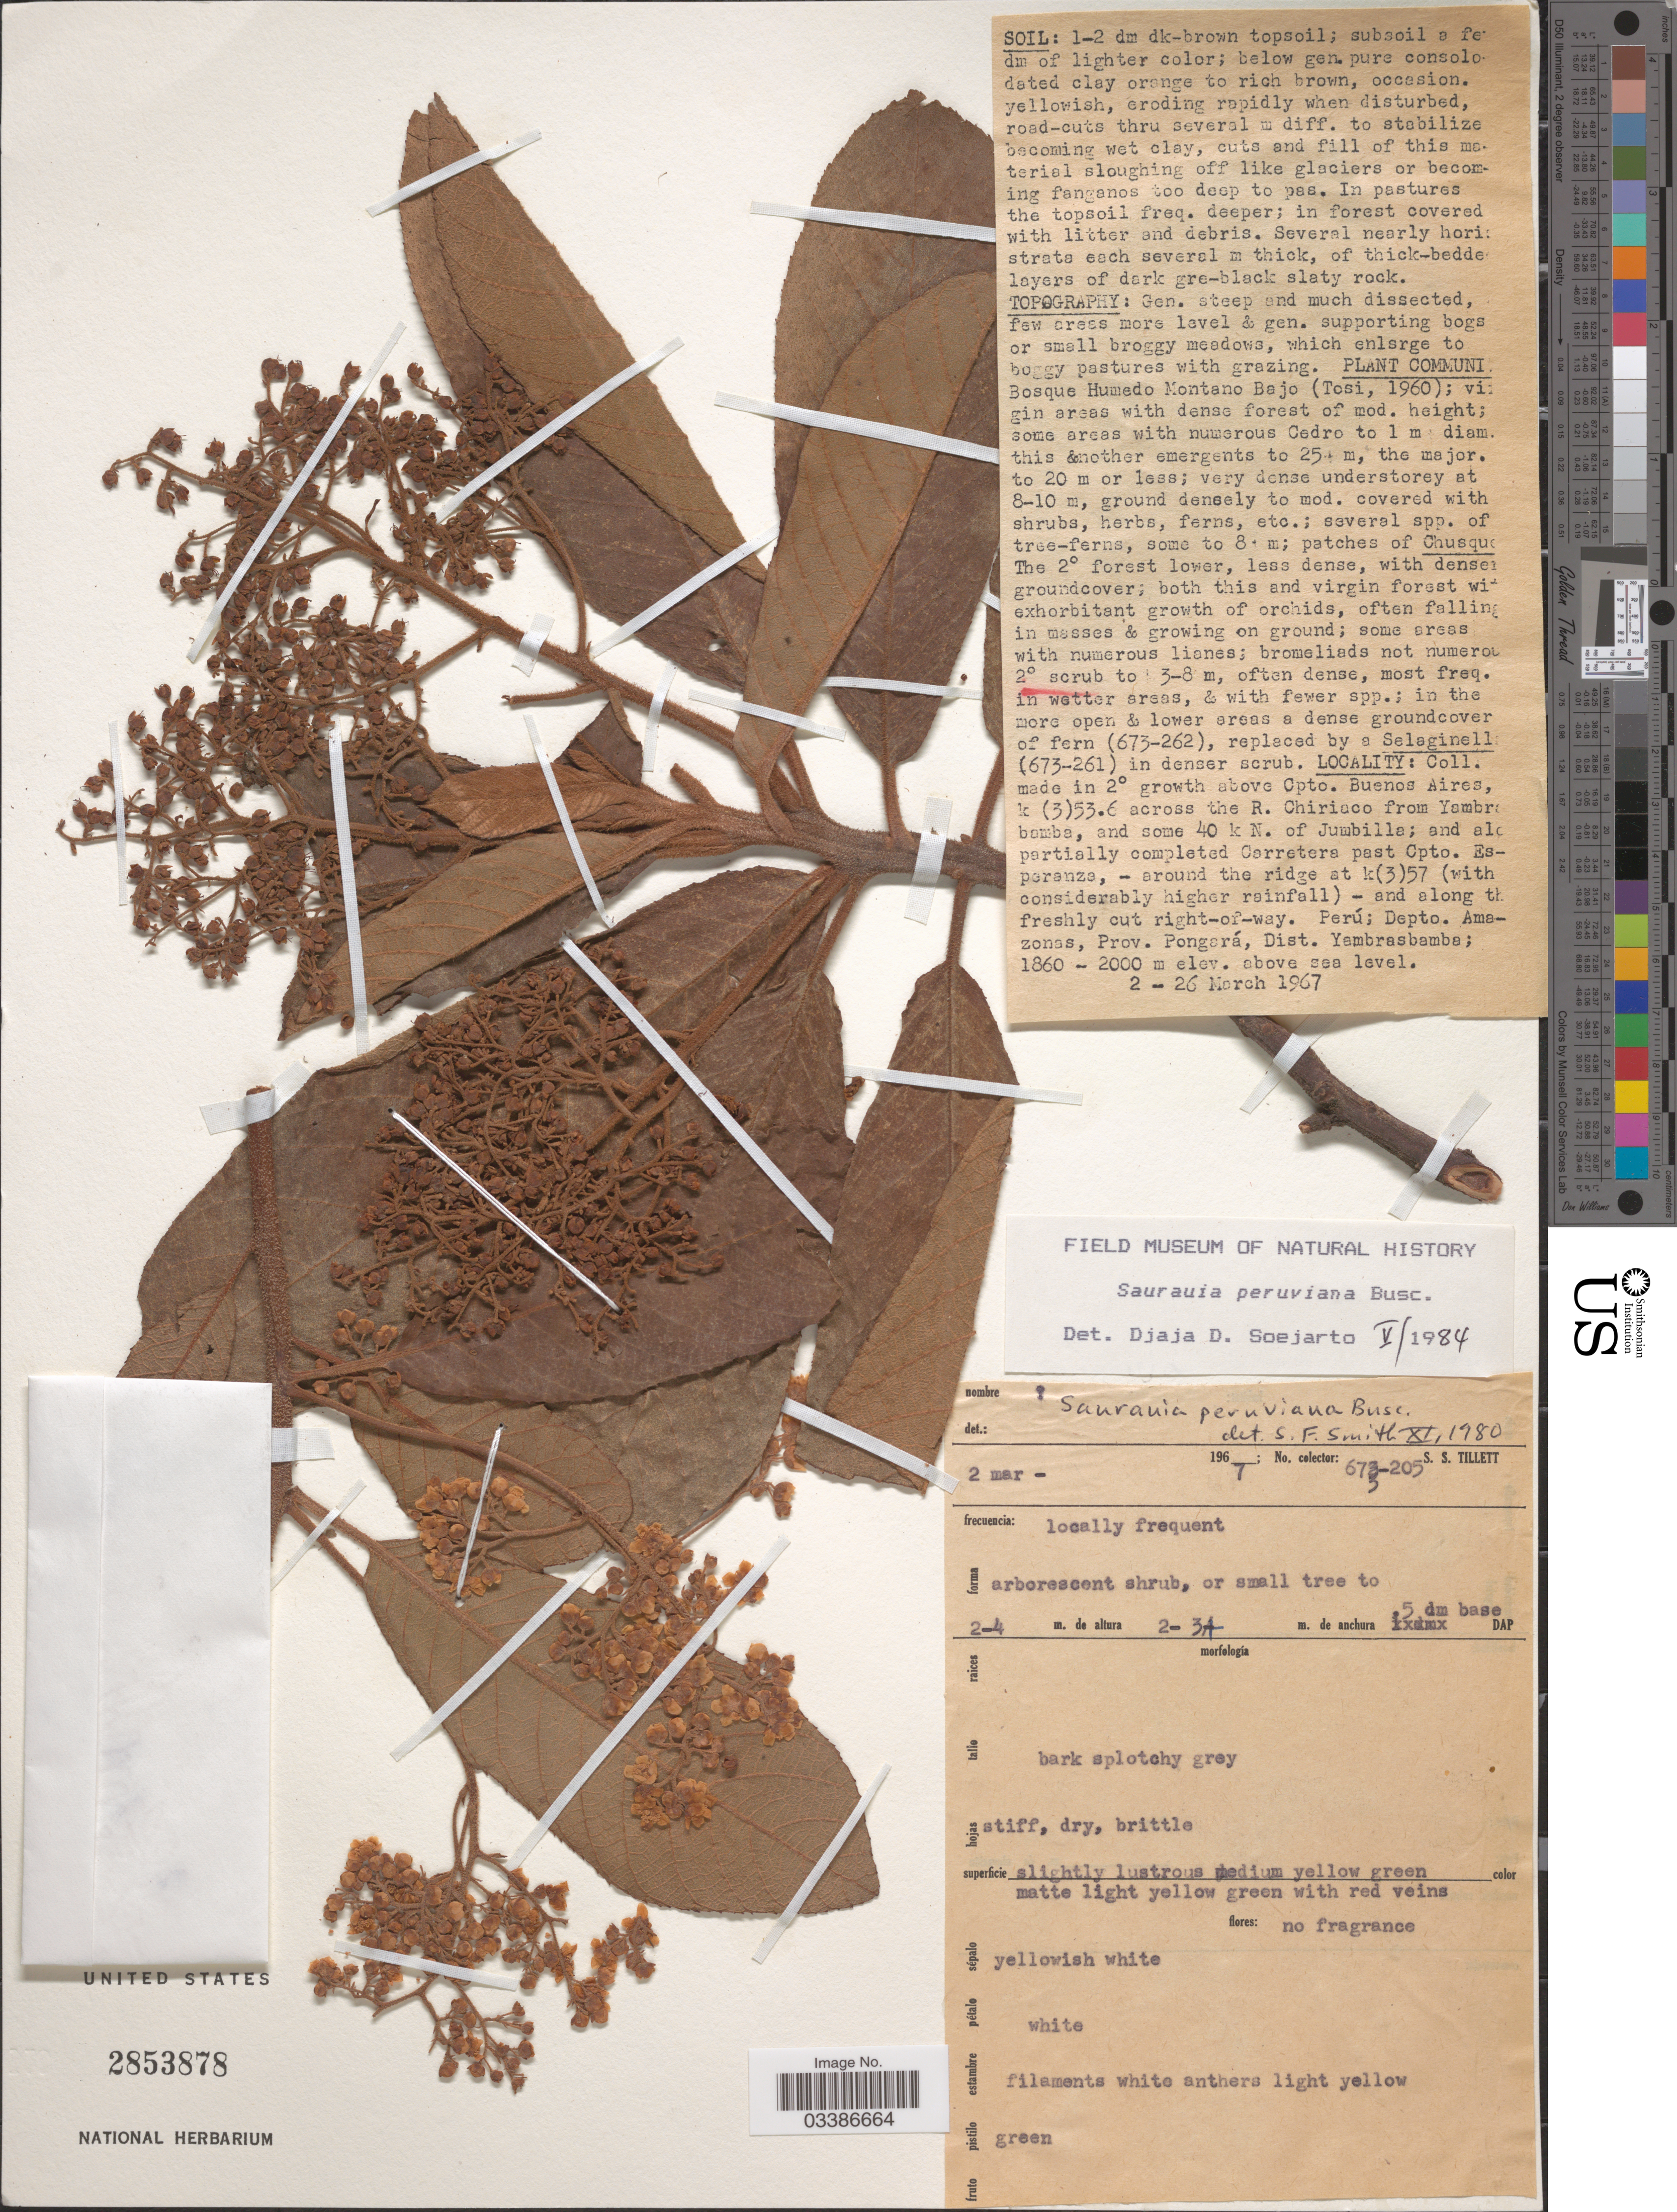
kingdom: Plantae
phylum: Tracheophyta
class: Magnoliopsida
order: Ericales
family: Actinidiaceae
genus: Saurauia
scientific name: Saurauia peruviana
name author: Buscal.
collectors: S. S. Tillett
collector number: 673-205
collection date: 1967-03-02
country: Peru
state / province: Amazonas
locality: Coll. made in 2° growth above Cpto. Buenos Aires, k (3)53.6 across the R. Chiriaco from Yambrasbamba, and some 40 k N. of Jumbilla; and along partially completed Carretera past Cpto. Esperanza, - around the ridge at k(3)57 - and along the freshly cut right-of-way. Depto. Amazonas, Prov. Pongará, Dist. Yambrasbamba.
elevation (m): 1860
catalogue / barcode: US 2853878